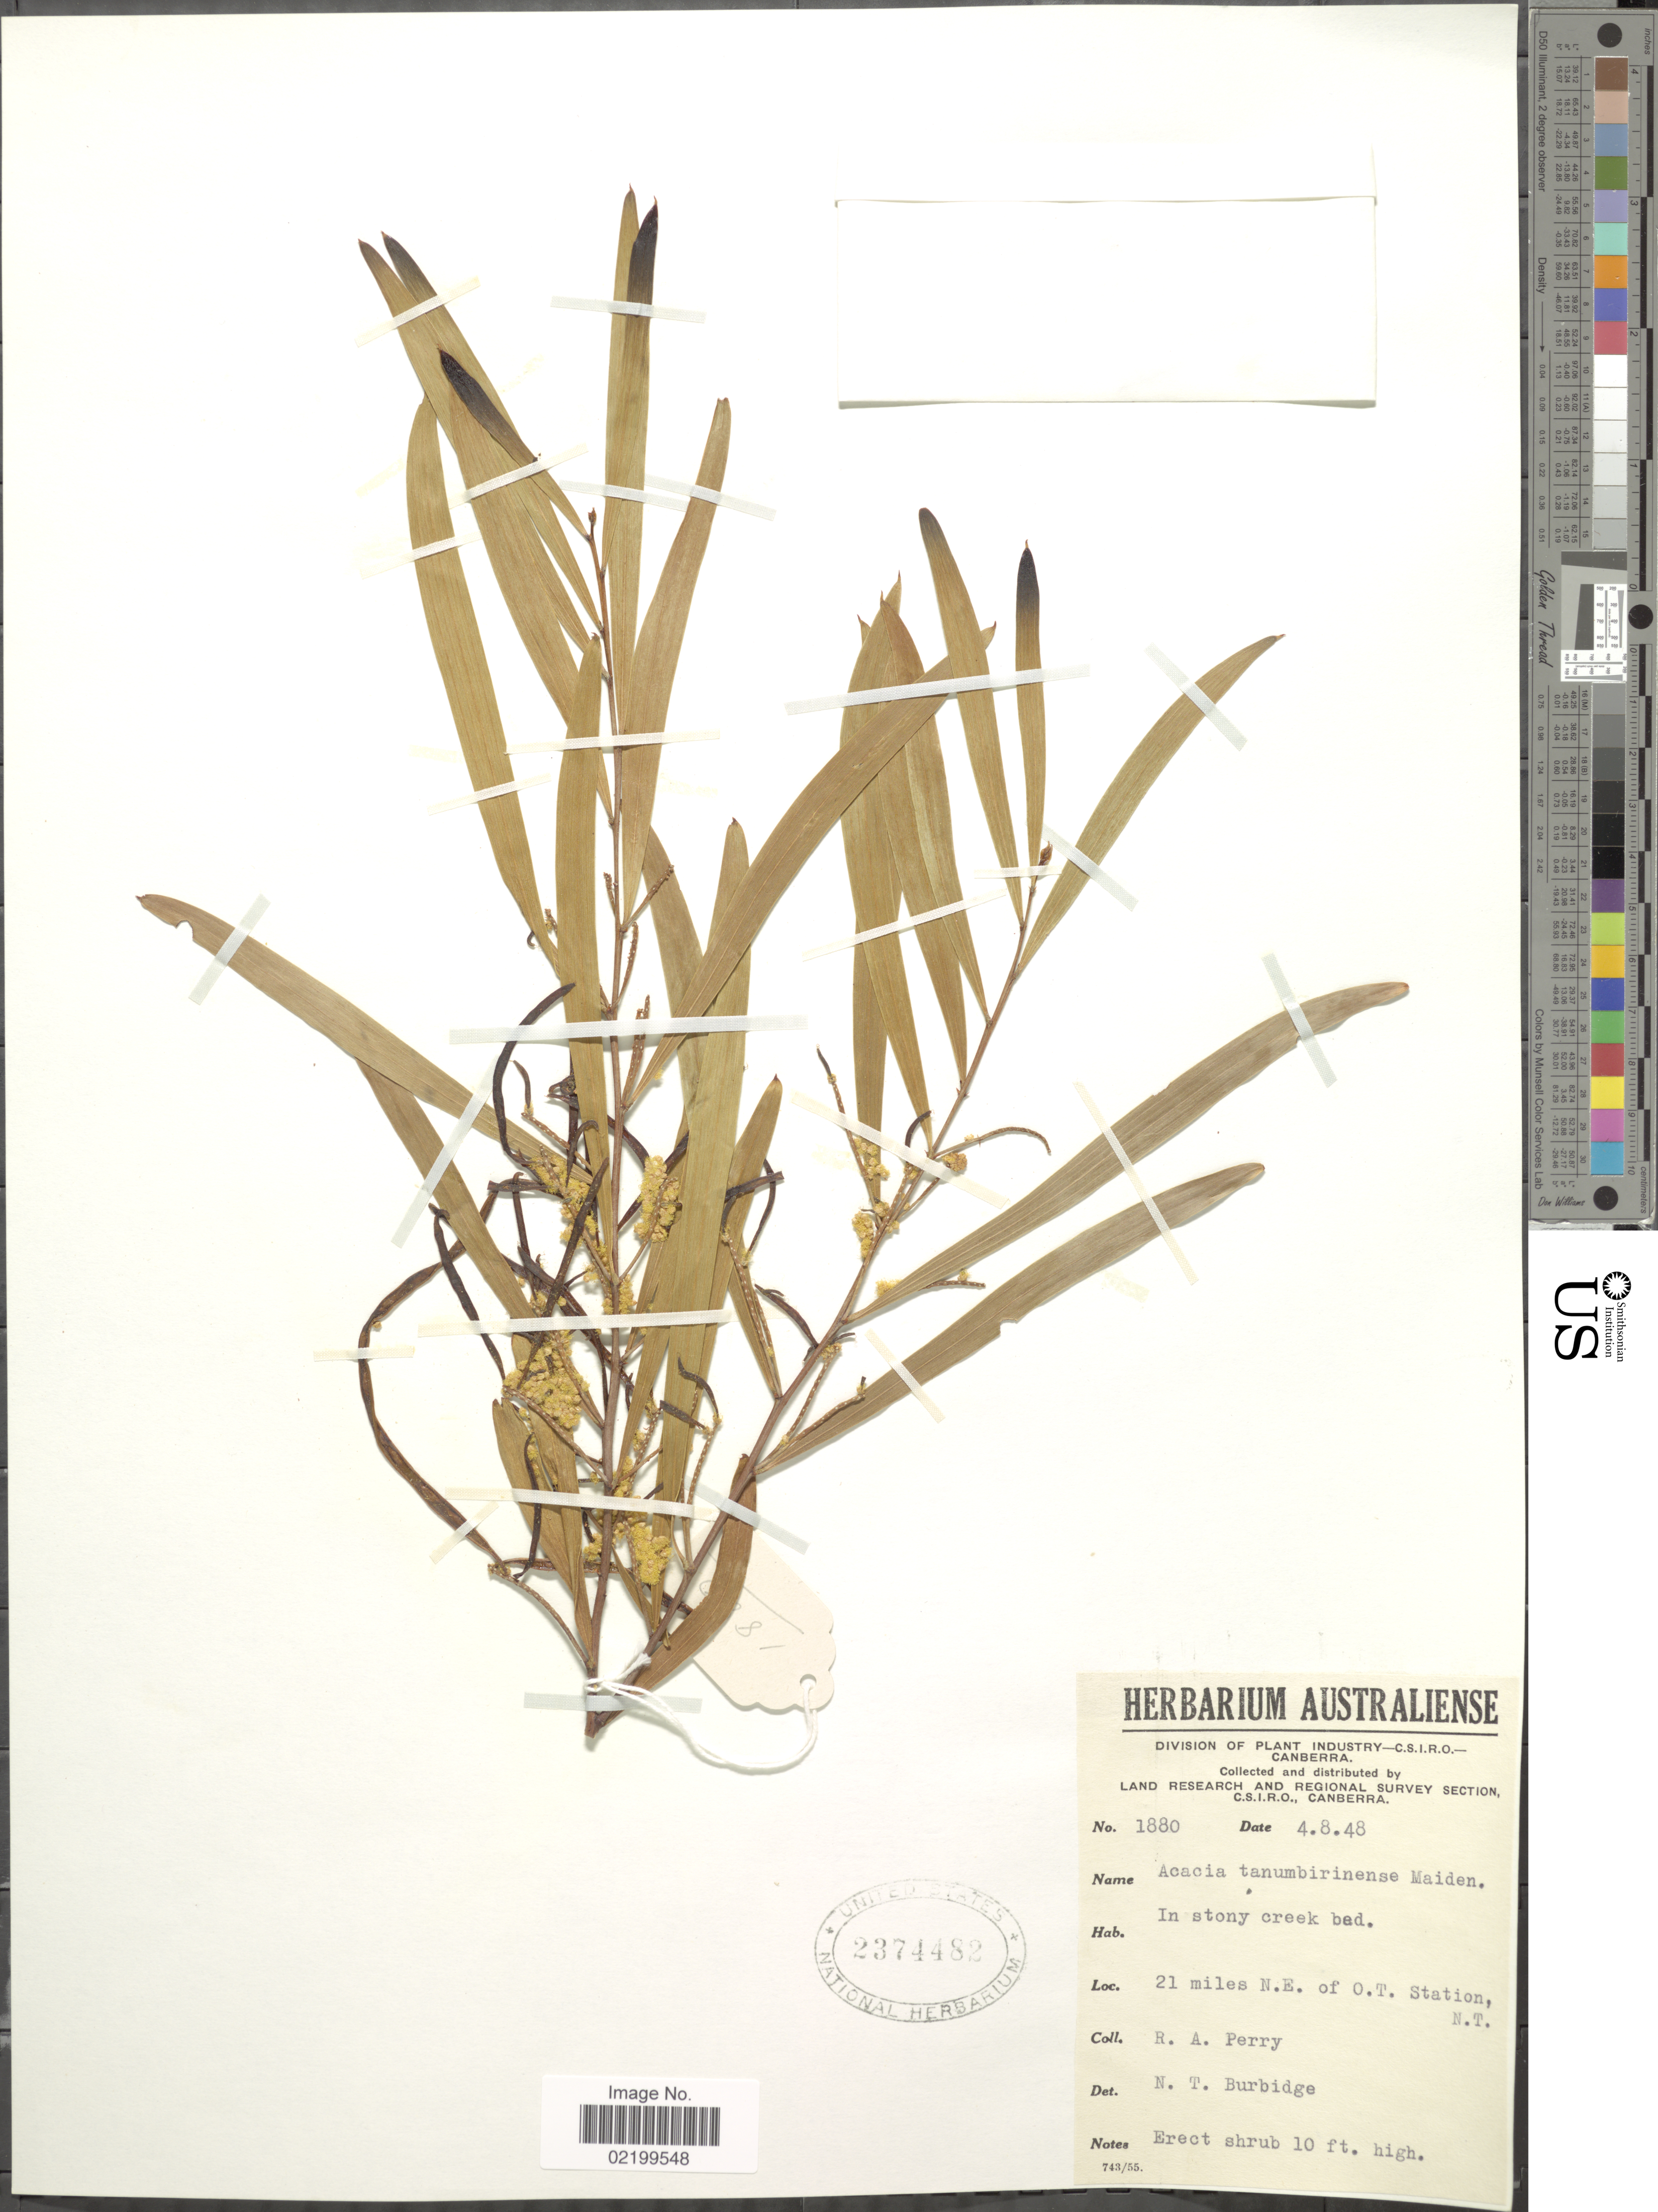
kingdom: Plantae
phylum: Tracheophyta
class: Magnoliopsida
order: Fabales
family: Fabaceae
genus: Acacia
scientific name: Acacia tanubirinense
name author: Maiden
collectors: Perry, R. A.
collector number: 1880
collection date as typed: Transcribed d/m/y: 4/8/48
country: Australia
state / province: Northern Territory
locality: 21 miles N.E. of O.T. Station, N.T.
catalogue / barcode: US 23774482